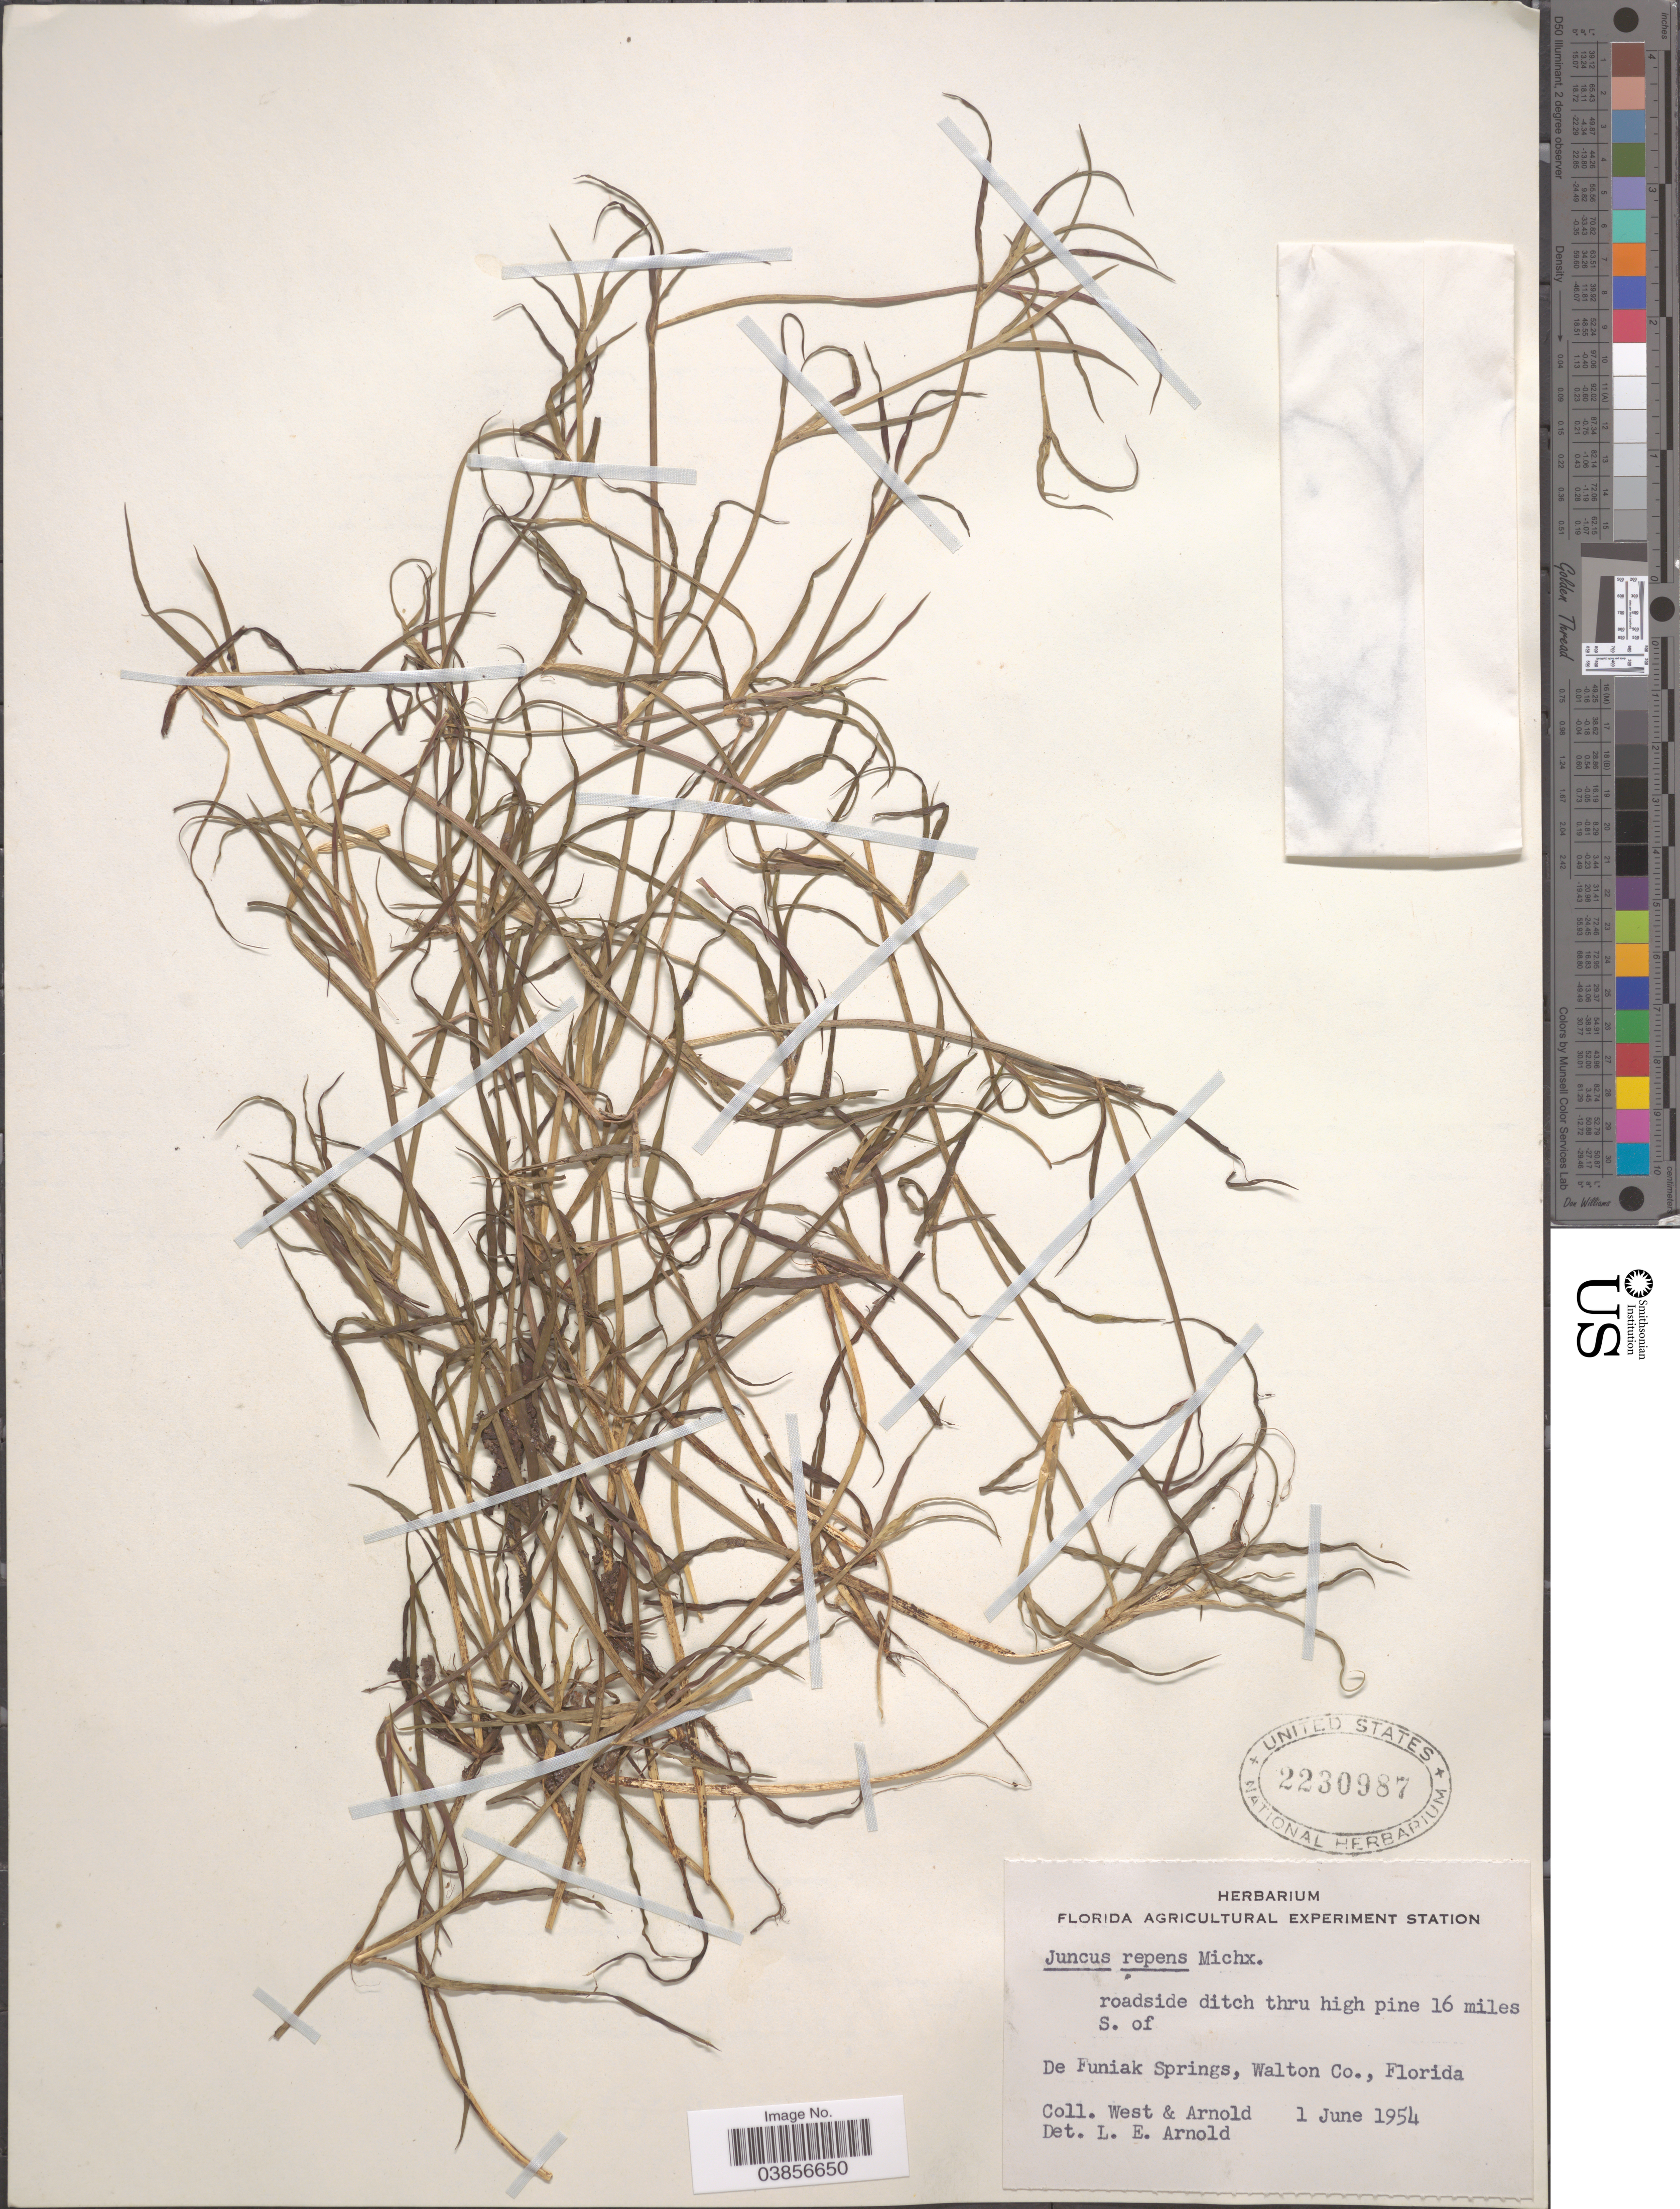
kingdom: Plantae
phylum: Tracheophyta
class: Liliopsida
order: Poales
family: Juncaceae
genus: Juncus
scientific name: Juncus repens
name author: Michx.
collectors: -. West & -. Arnold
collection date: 1954-06-01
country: United States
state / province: Florida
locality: Roadside ditch thru high pine 16 miles S. of De Funiak Springs, Walton Co.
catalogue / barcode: US 2230987